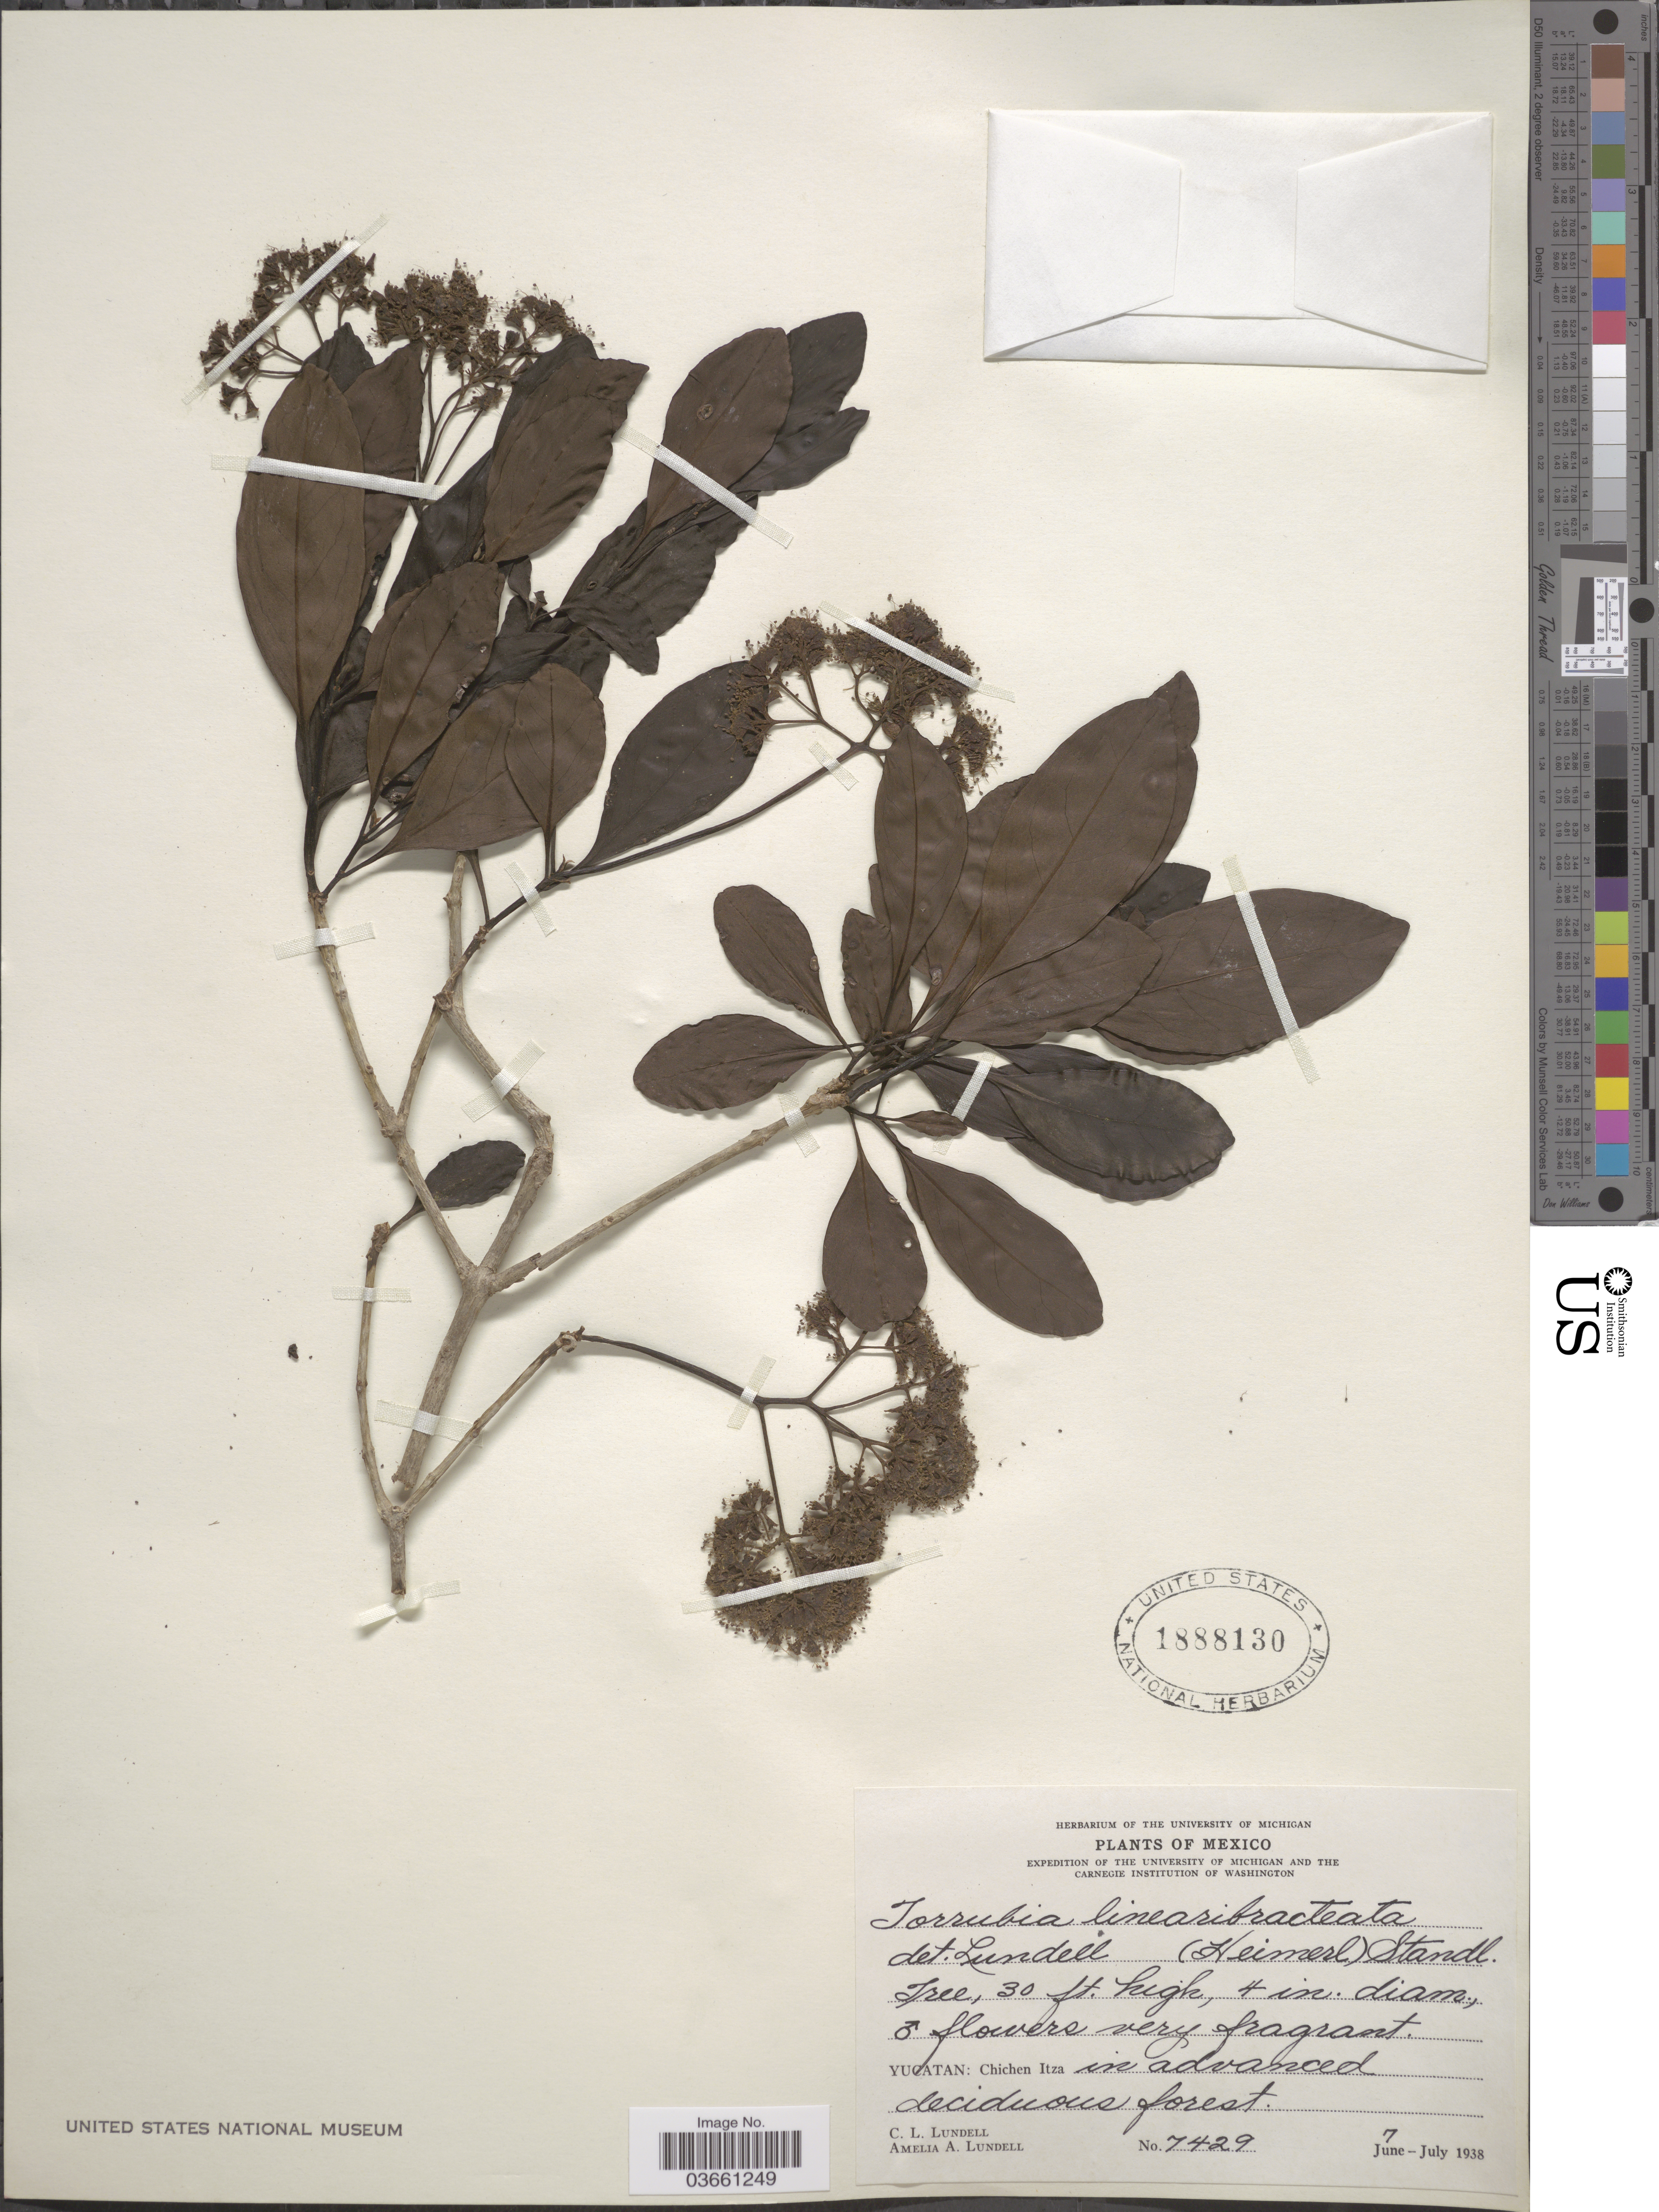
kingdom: Plantae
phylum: Tracheophyta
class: Magnoliopsida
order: Caryophyllales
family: Nyctaginaceae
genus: Guapira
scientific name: Guapira costaricana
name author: (Standl.) Woodson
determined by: Strong, Mark T., (BOT), Smithsonian Institution - National Museum of Natural History (UNITED STATES)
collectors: C. L. Lundell & A. A. Lundell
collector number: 7429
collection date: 1938-06-07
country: Mexico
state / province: Yucatán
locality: Chichen Itza in advanced deciduous forest.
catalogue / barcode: US 1888130